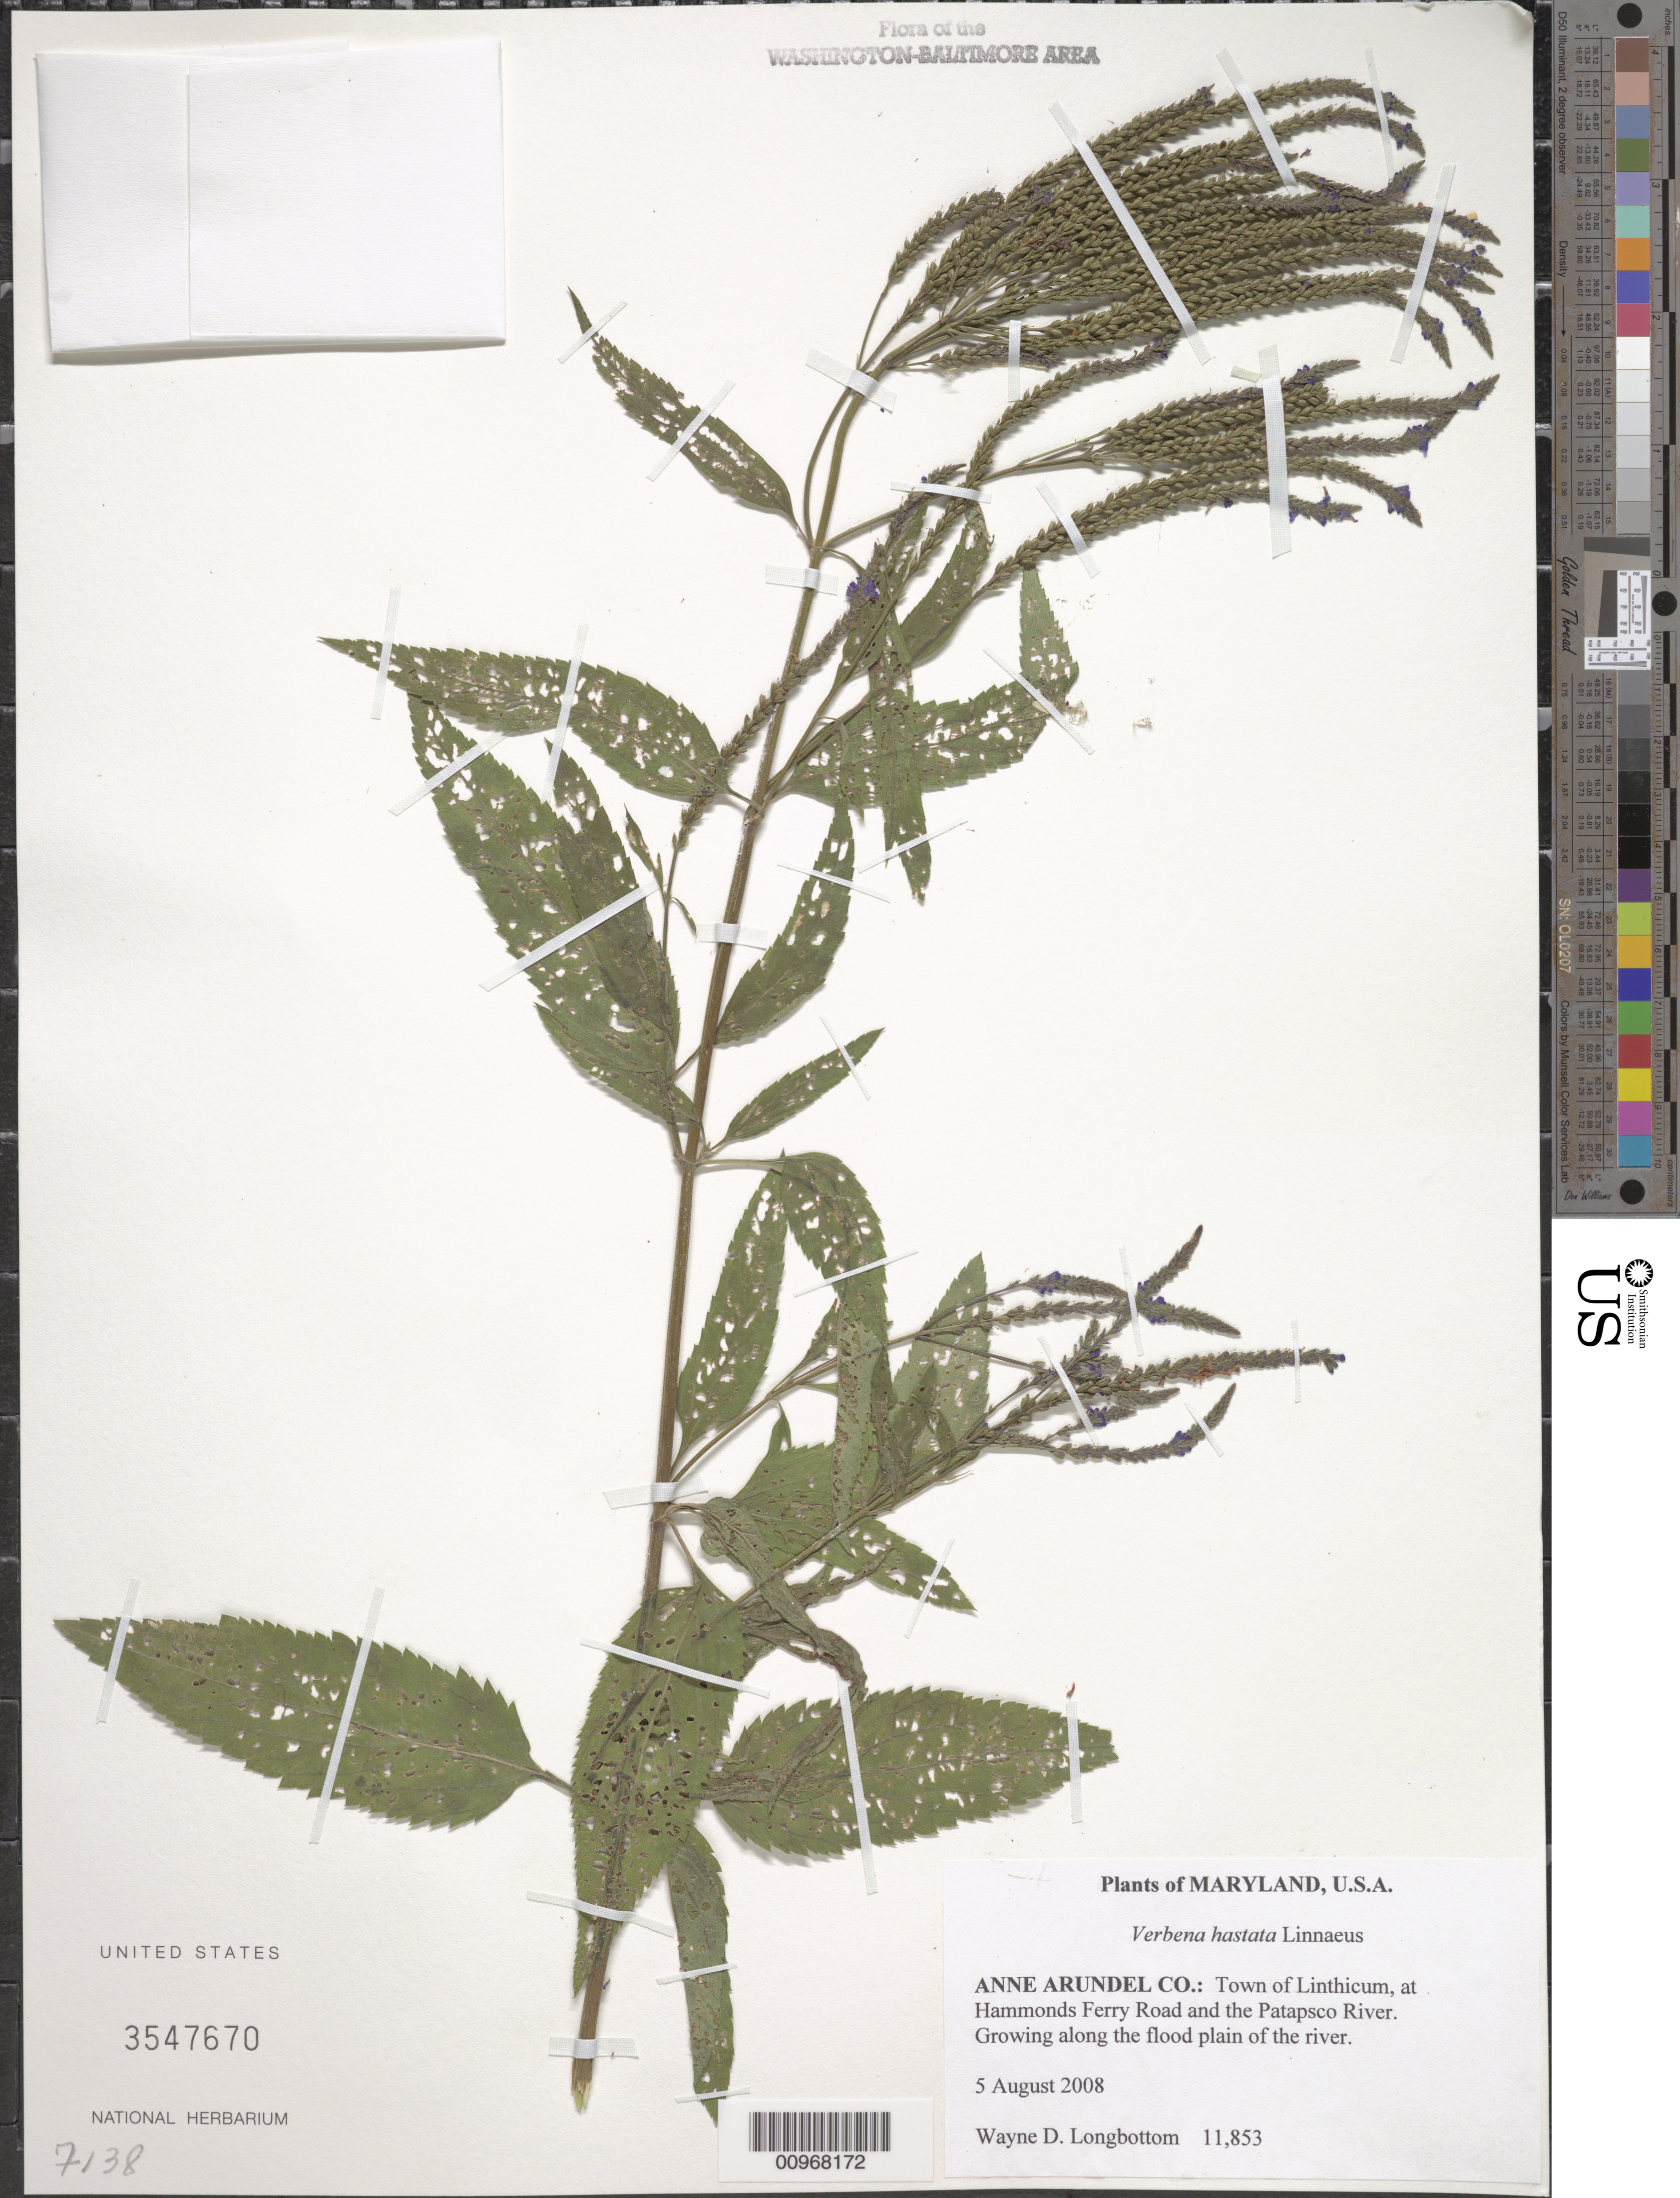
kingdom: Plantae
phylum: Tracheophyta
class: Magnoliopsida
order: Lamiales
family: Verbenaceae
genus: Verbena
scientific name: Verbena hastata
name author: L.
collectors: W. D. Longbottom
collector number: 11853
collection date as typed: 5 August 2008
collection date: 2008-08-05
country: United States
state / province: Maryland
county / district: Anne Arundel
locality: Town of Linthicum, at the junction of I-695 and Nursery Road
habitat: growing along floodplain of the river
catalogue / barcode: US 3547670